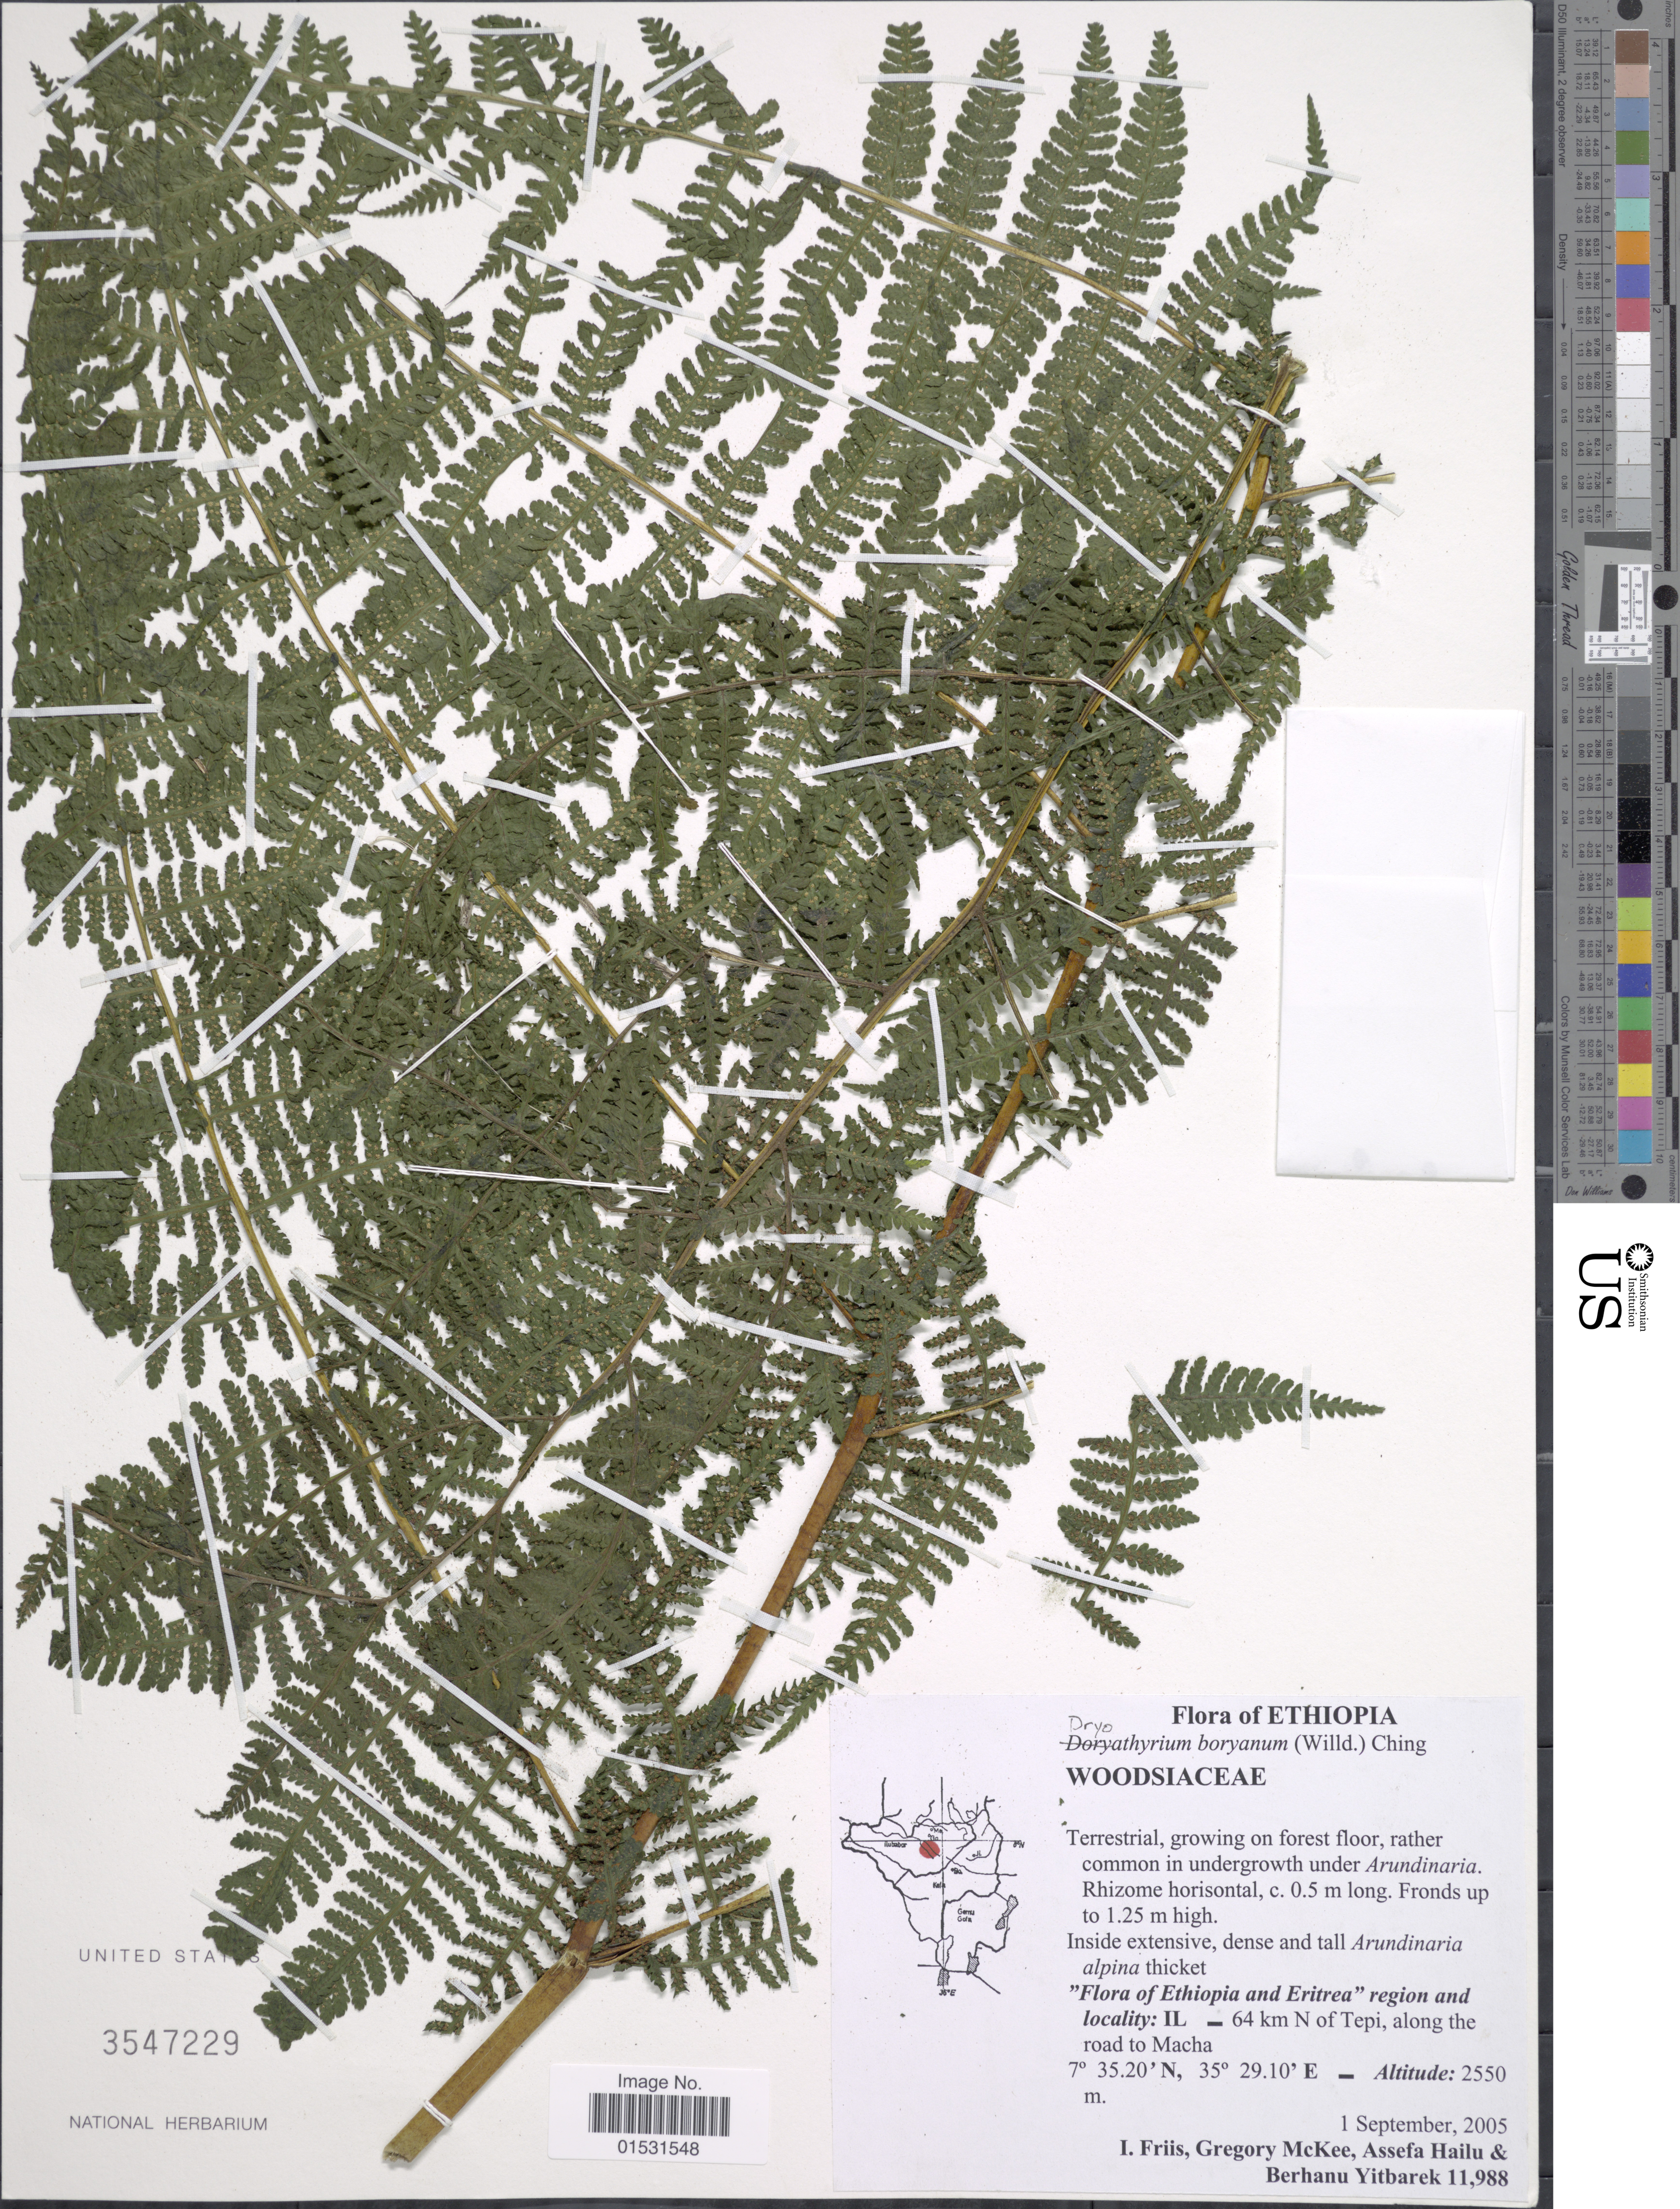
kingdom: Plantae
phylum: Tracheophyta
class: Polypodiopsida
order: Polypodiales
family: Athyriaceae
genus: Athyrium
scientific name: Athyrium borayanum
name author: (Willd.)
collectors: I. Friis, G. S. McKee, A. Hailu & B. Yitbarek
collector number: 11988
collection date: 2005-09-01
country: Ethiopia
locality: Ethiopia and Eritrea, region and locality: IL - 64 km N of Tepi, along the road to Macha.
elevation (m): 2550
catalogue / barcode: US 3547229